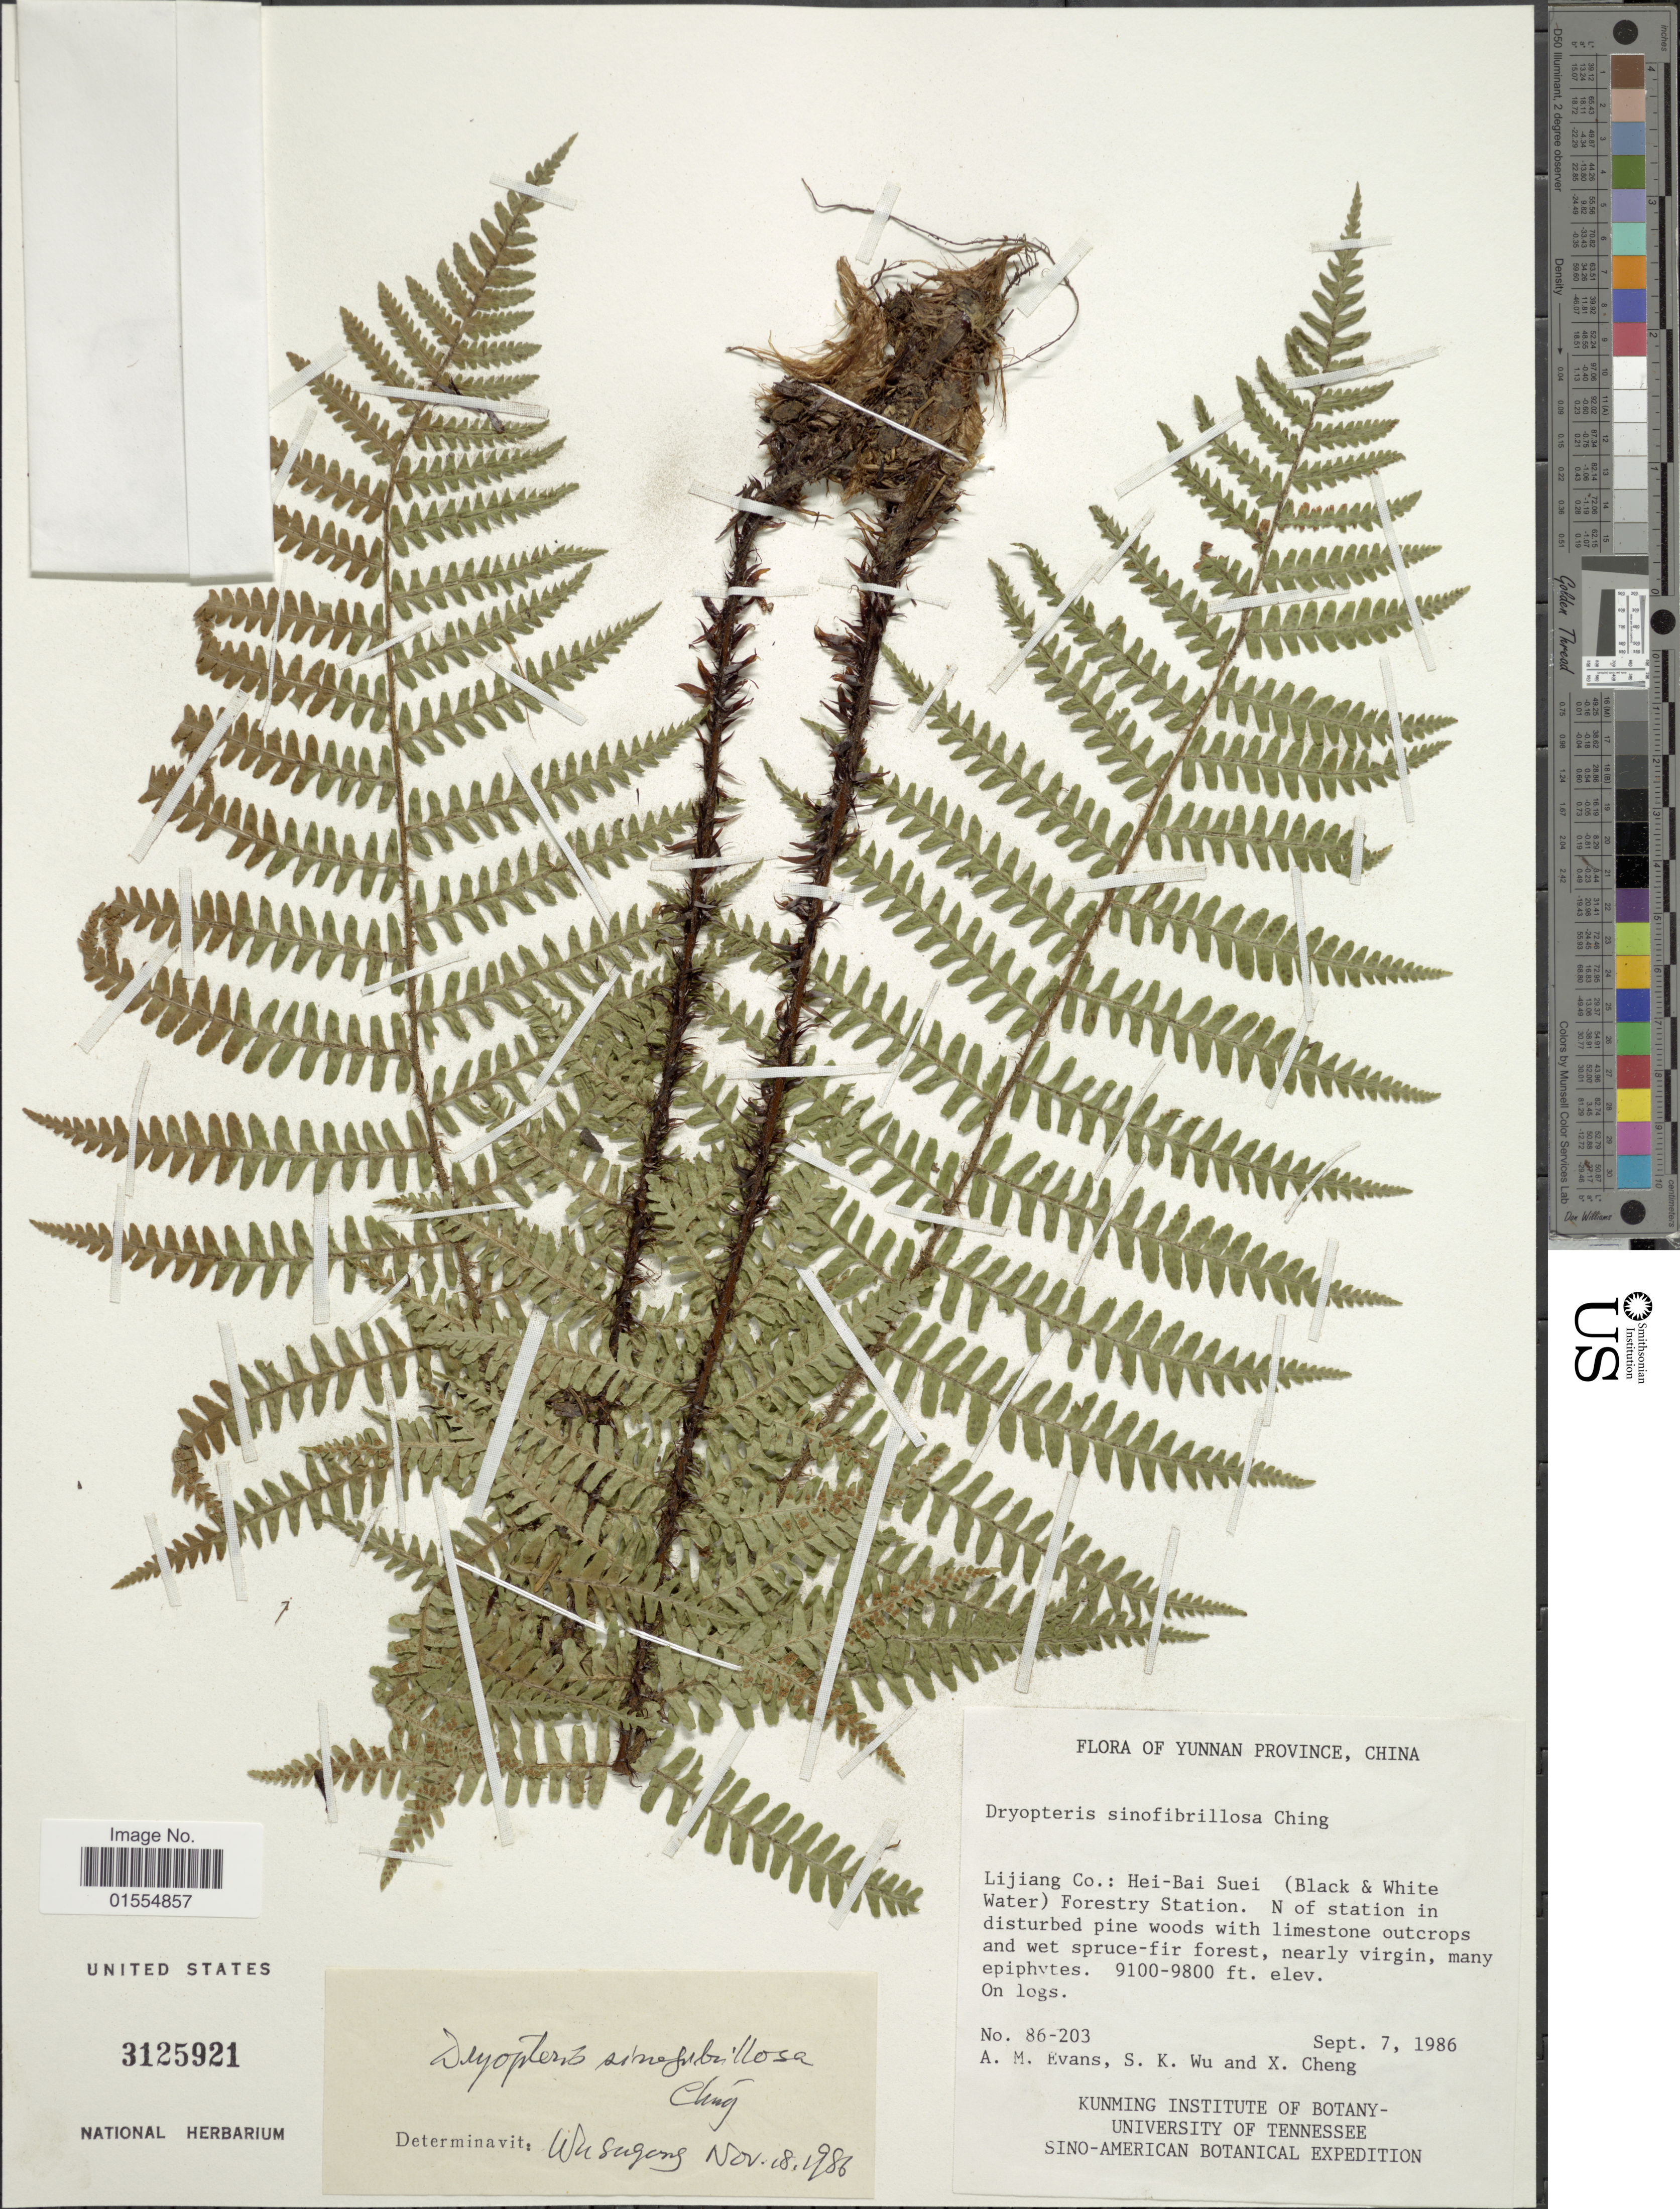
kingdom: Plantae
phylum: Tracheophyta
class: Polypodiopsida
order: Polypodiales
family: Dryopteridaceae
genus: Dryopteris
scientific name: Dryopteris sinofibrillosa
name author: Ching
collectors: A. M. Evans, S. K. Wu & X. Cheng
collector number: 86-203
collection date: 1986-09-07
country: China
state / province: Yunnan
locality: Yunnan, China, Lijiang Co.: Hei-Bai Suei (Black & White Water) Forestry Station, N of station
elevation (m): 2774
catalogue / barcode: US 3125921